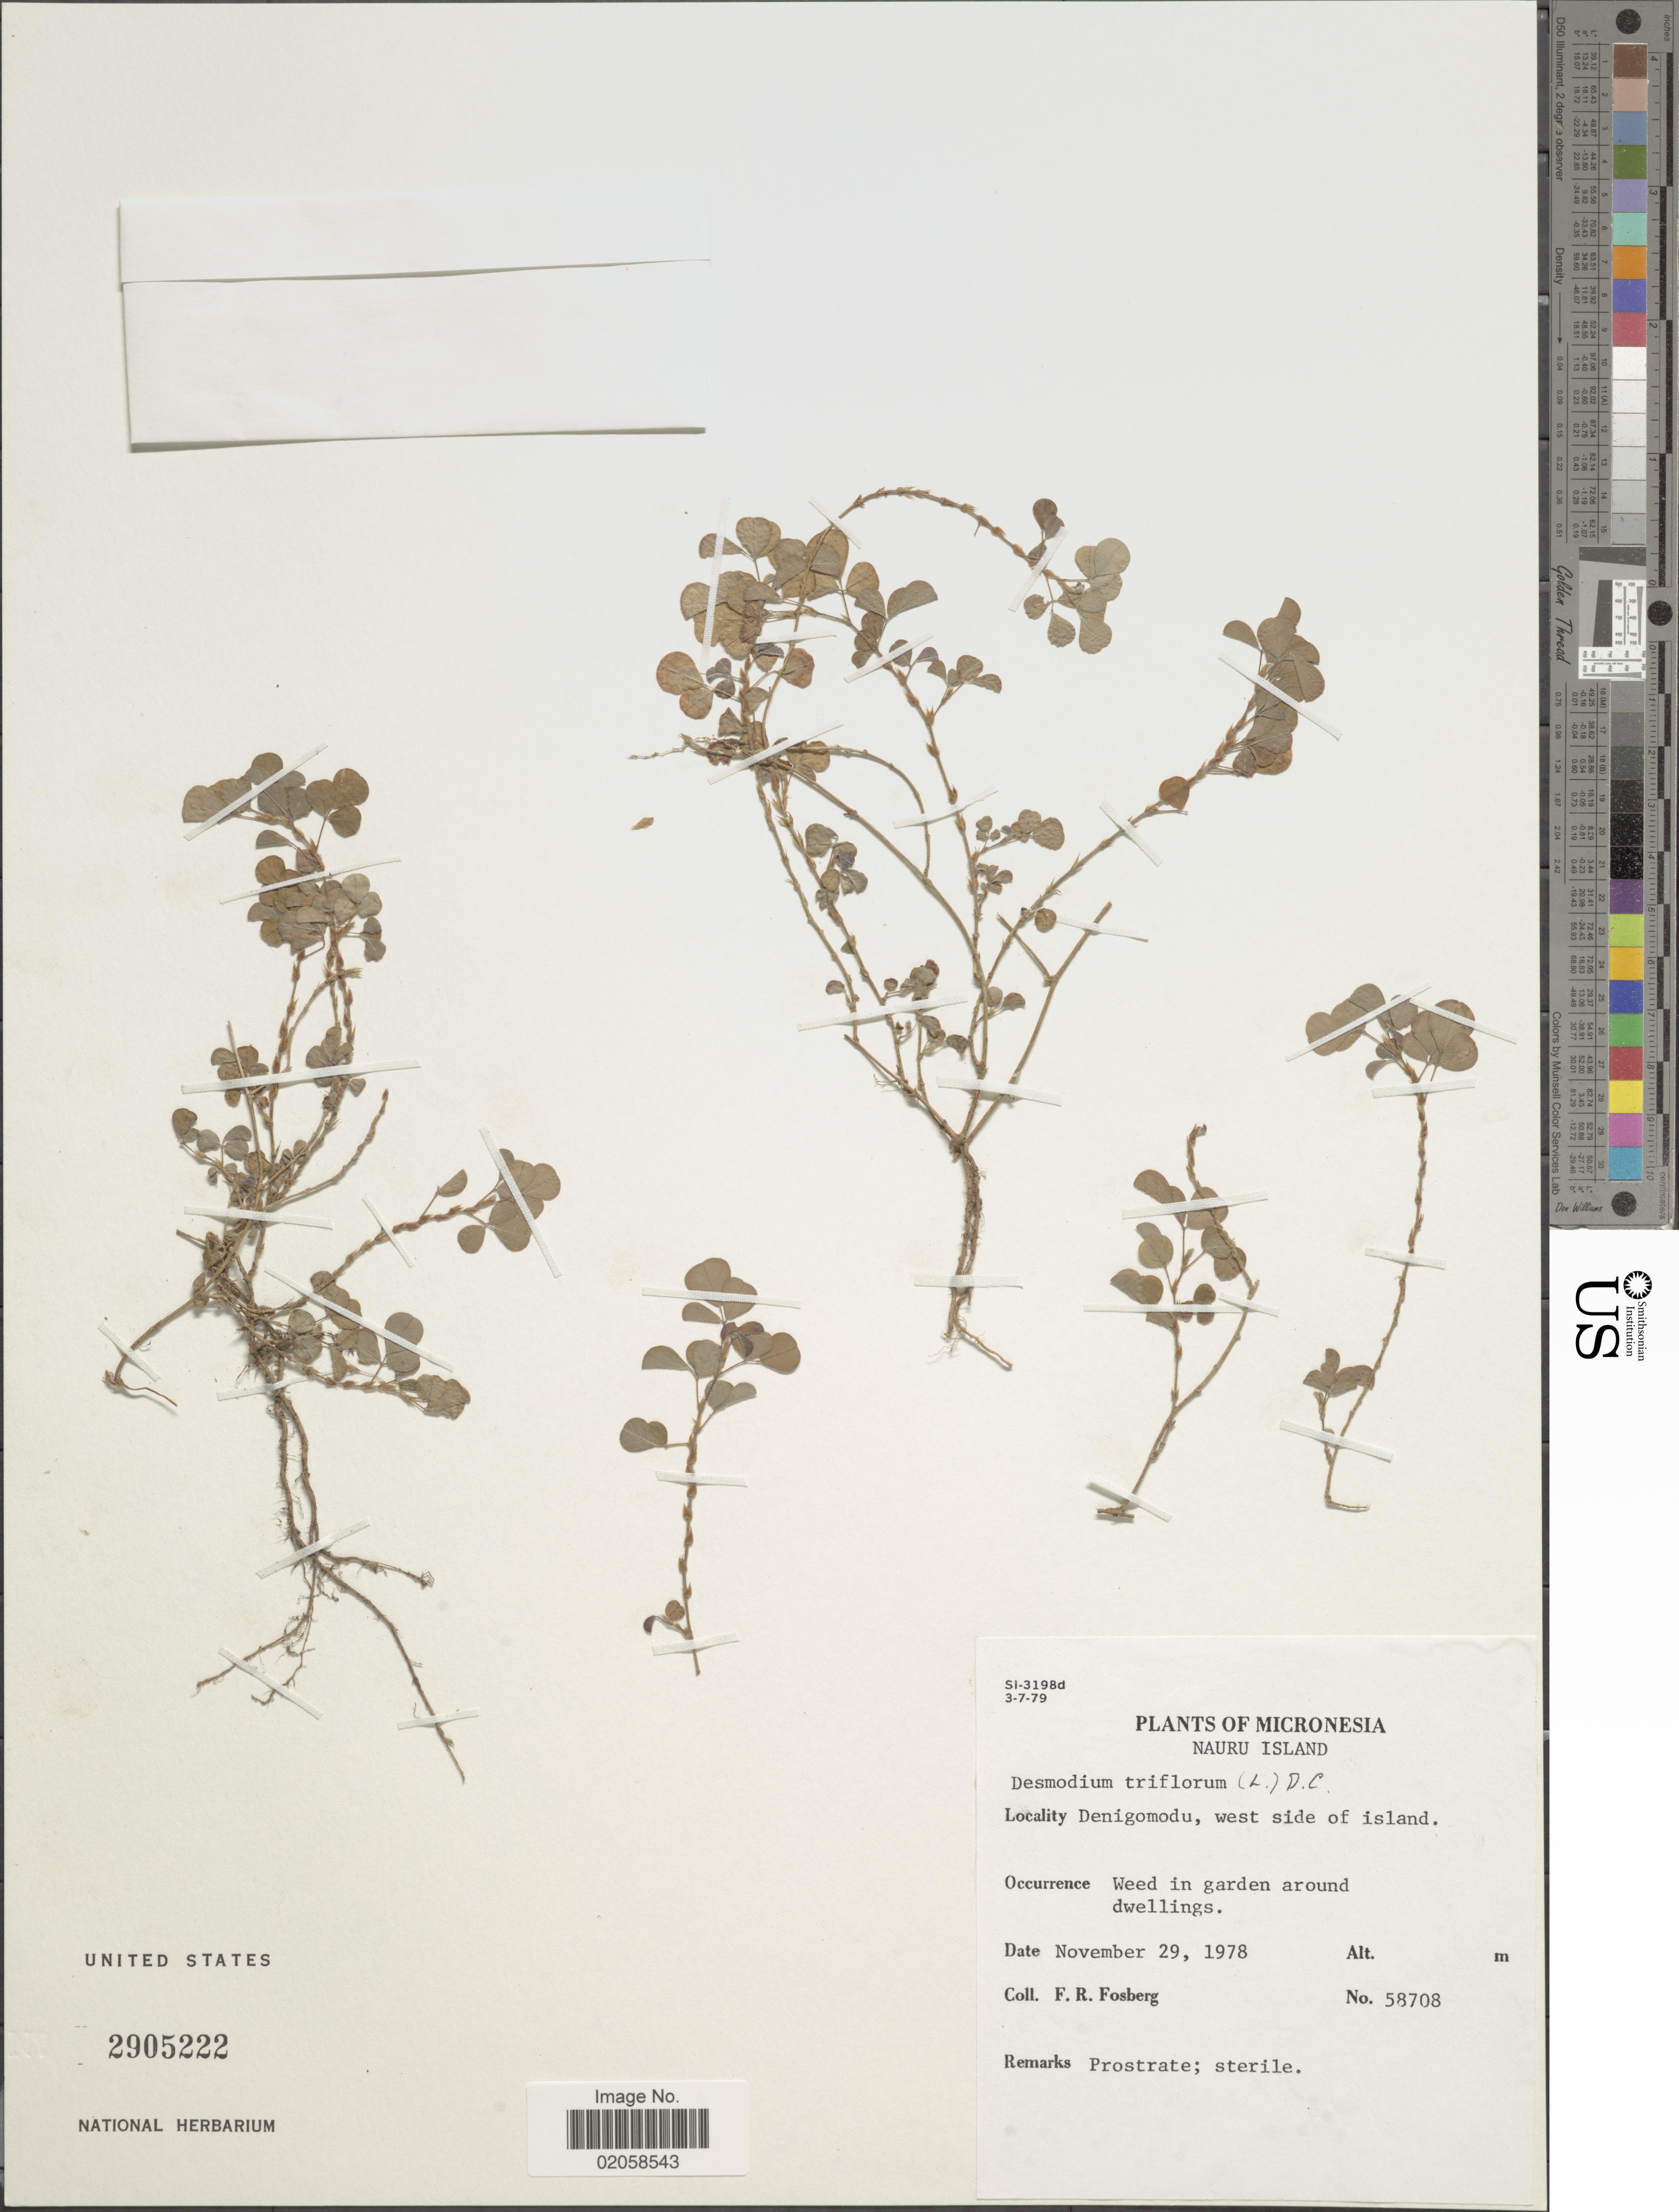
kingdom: Plantae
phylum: Tracheophyta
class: Magnoliopsida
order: Fabales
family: Fabaceae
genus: Grona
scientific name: Grona triflora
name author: (L.) H. Ohashi & K. Ohashi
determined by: Strong, Mark T., (BOT), Smithsonian Institution - National Museum of Natural History (UNITED STATES)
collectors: F. R. Fosberg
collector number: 58708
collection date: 1978-11-29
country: Nauru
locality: Nauru Island, Denigmodu, west side of island, weed in garden around dwellings.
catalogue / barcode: US 2905222